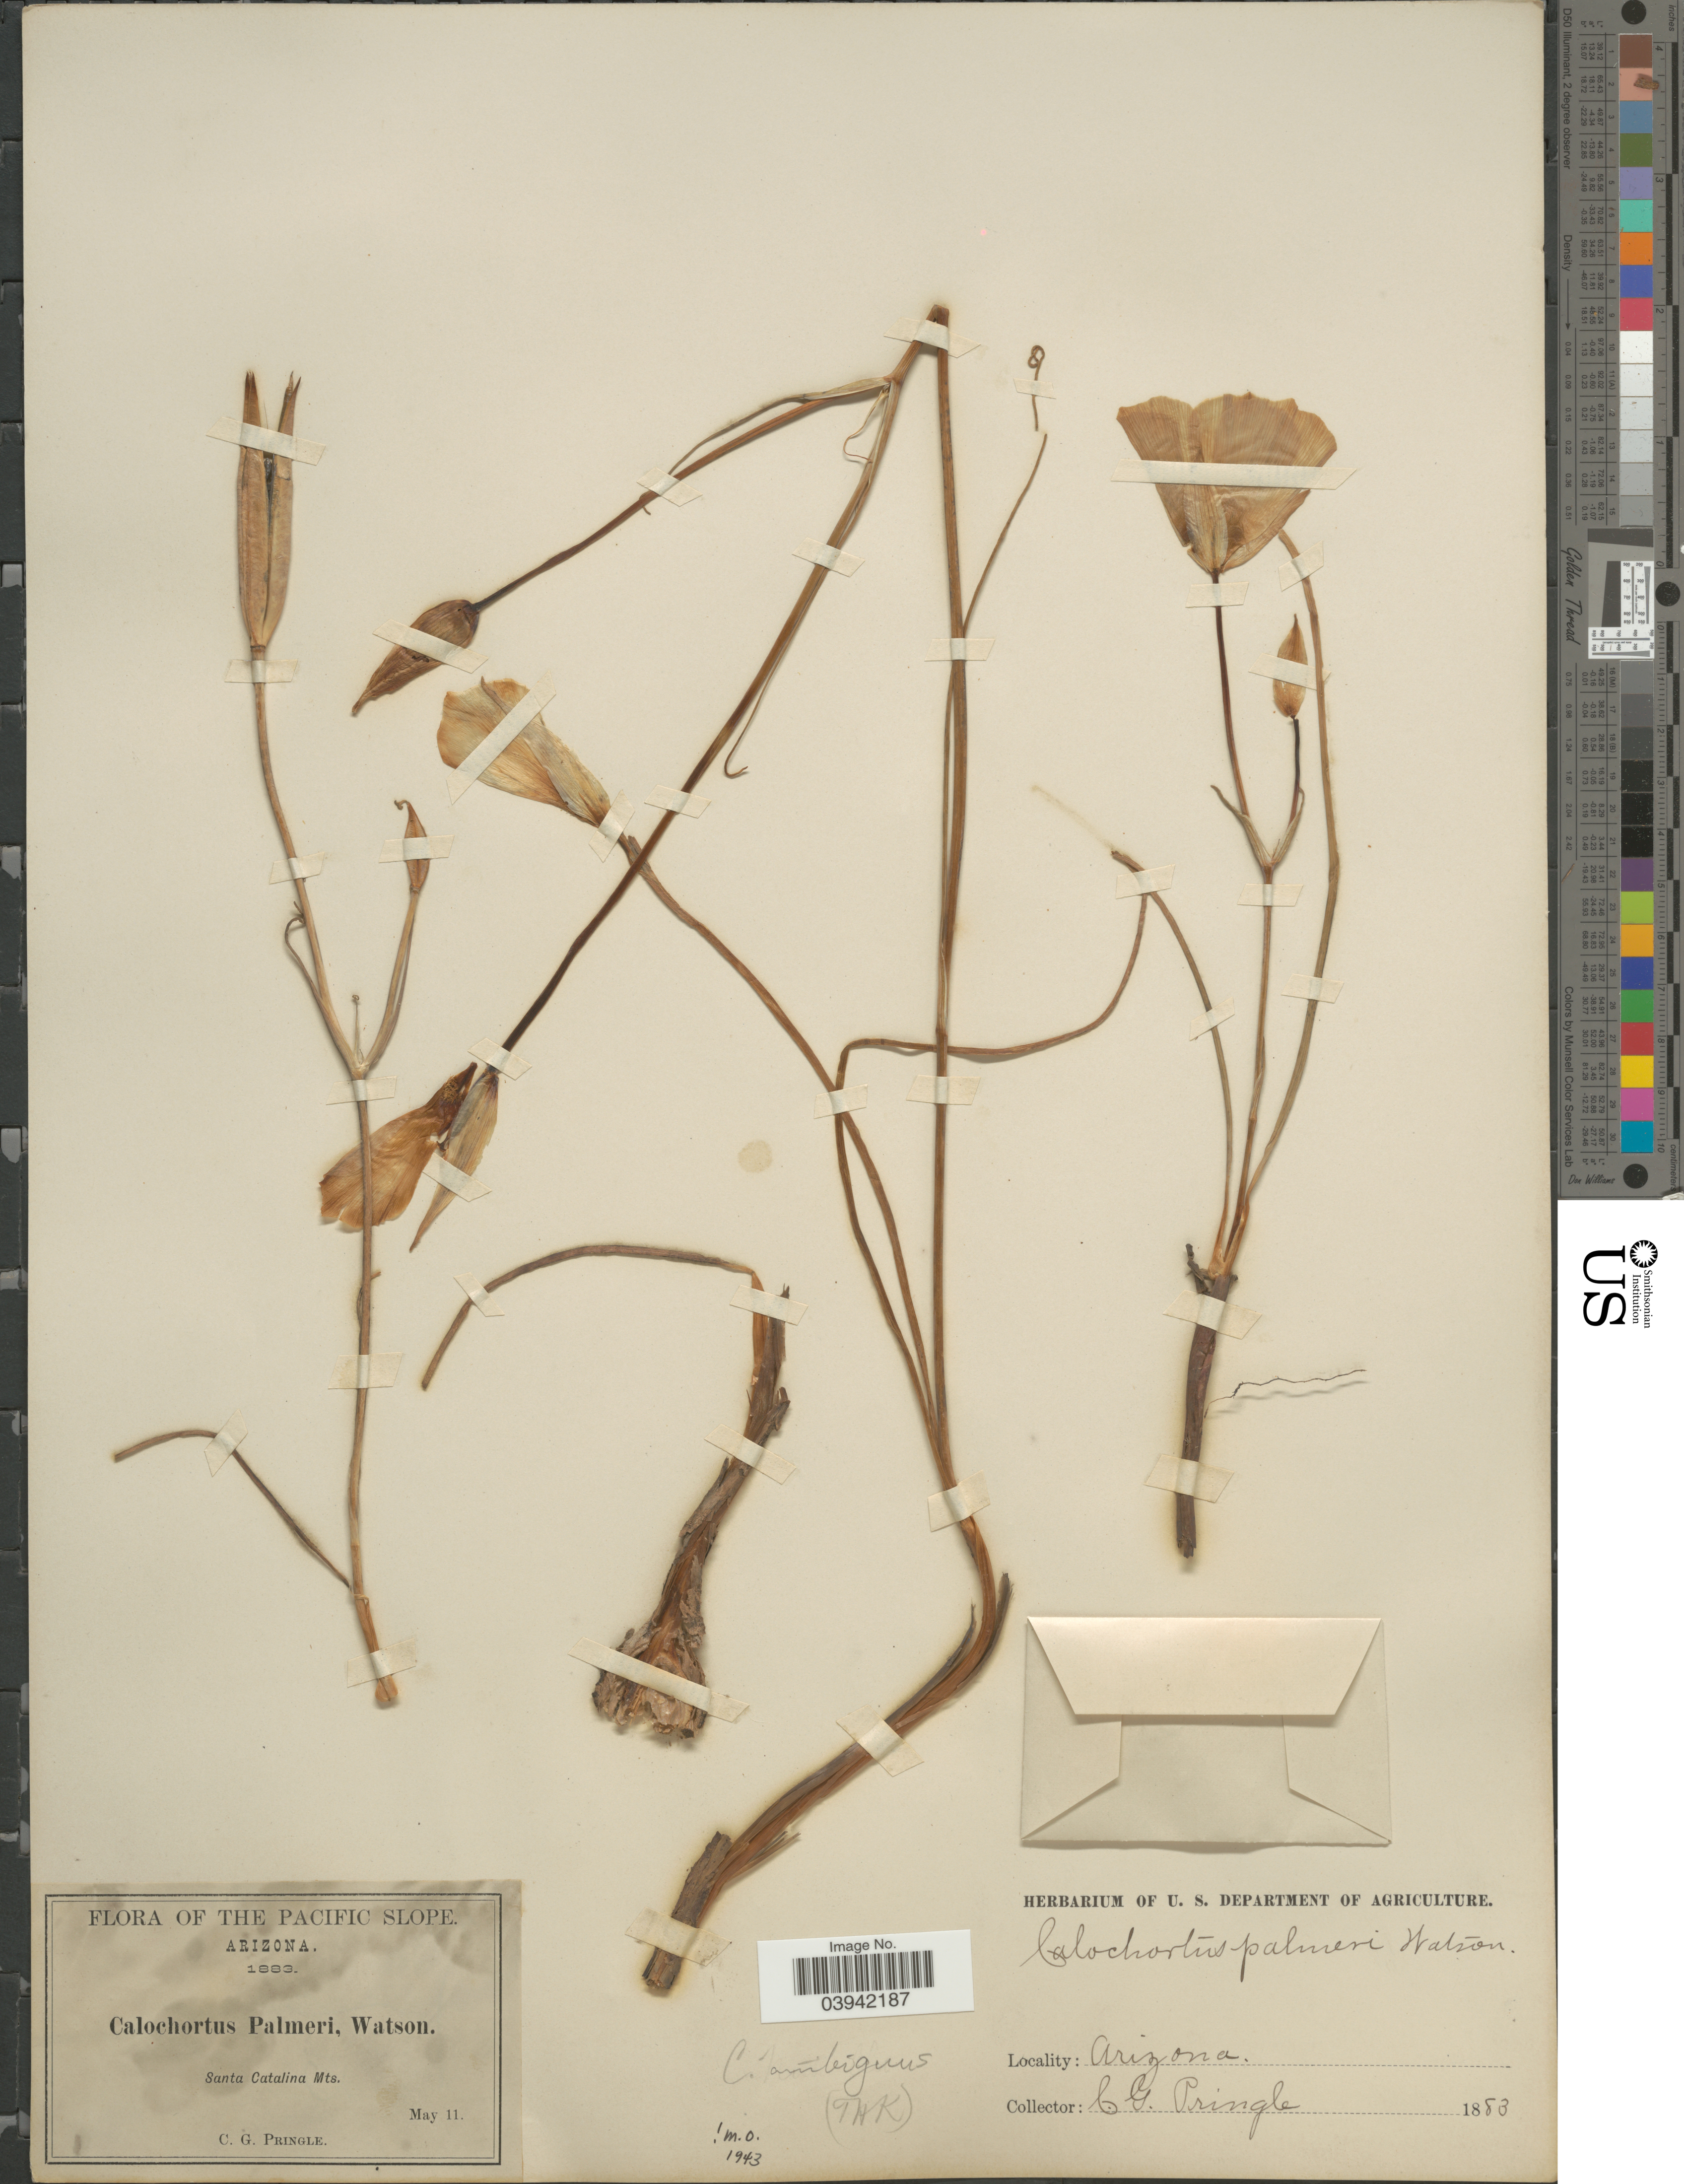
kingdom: Plantae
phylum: Tracheophyta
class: Liliopsida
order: Liliales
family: Liliaceae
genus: Calochortus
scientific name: Calochortus ambiguus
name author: (M.E. Jones) Ownbey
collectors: C. G. Pringle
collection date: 1883-05-11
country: United States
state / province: Arizona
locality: The Pacific Slope. Santa Catalina Mts.